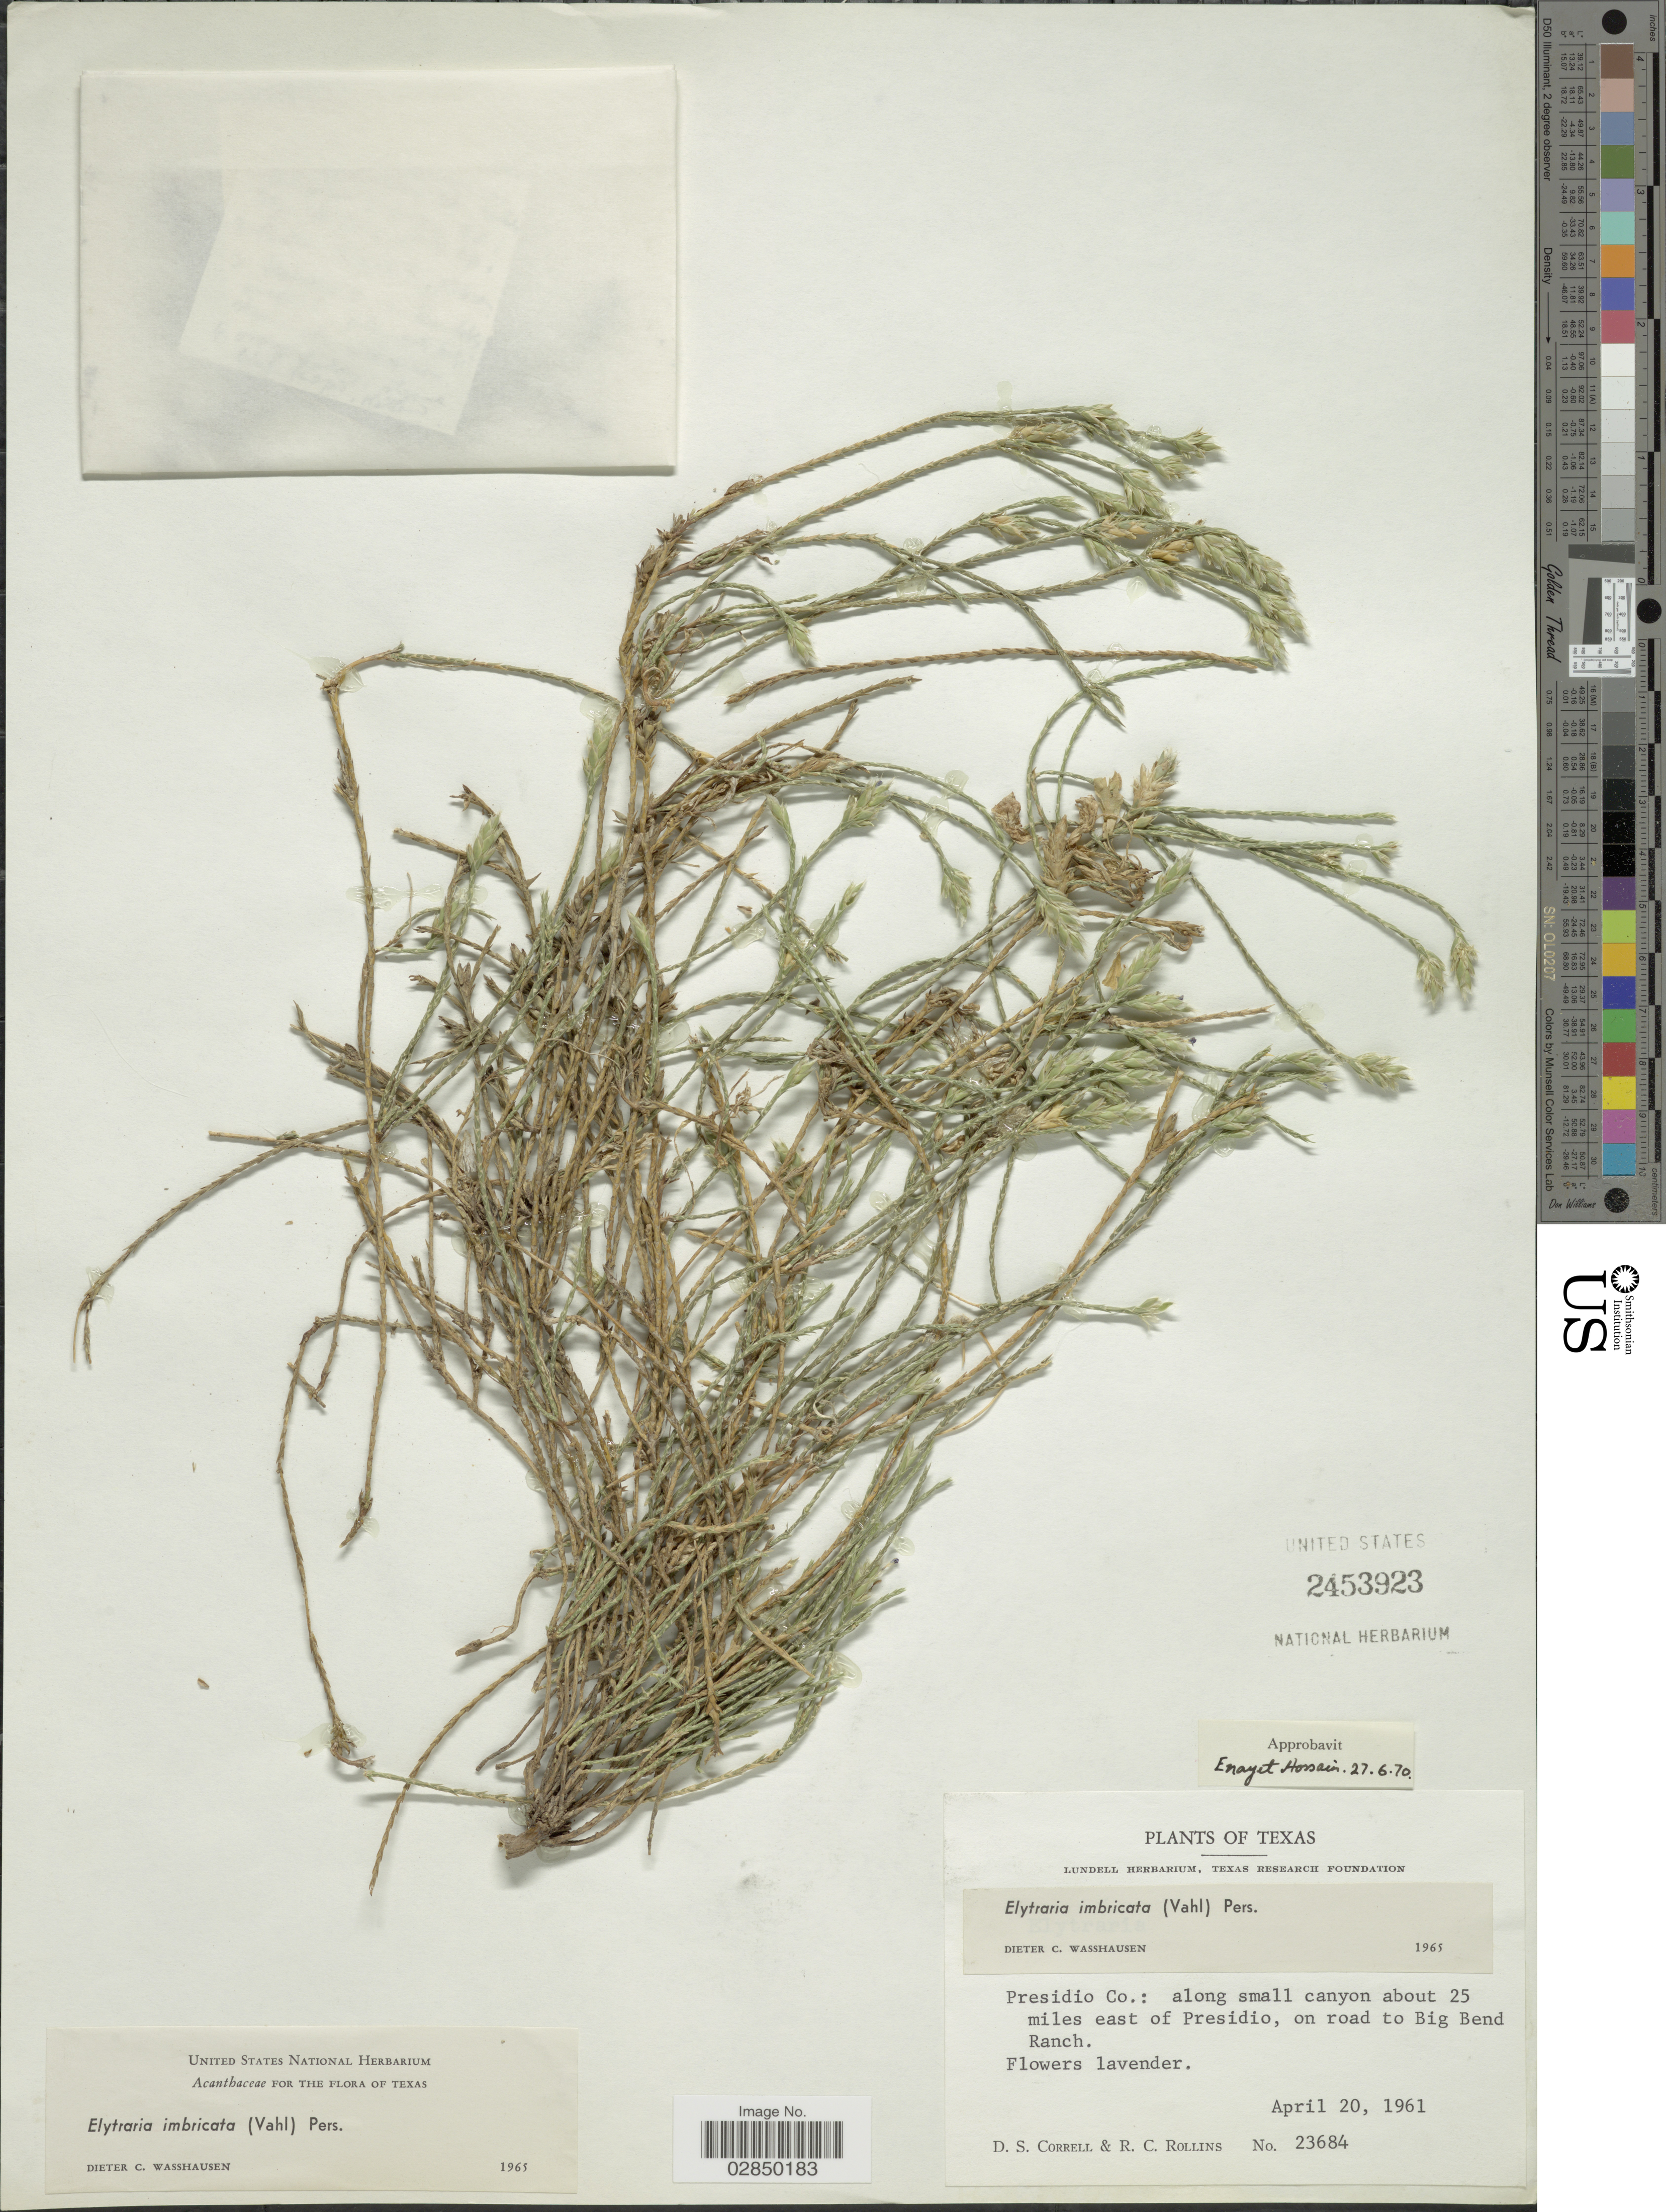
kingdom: Plantae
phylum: Tracheophyta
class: Magnoliopsida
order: Lamiales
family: Acanthaceae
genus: Elytraria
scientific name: Elytraria imbricata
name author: (Vahl) Pers.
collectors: D. S. Correll & R. C. Rollins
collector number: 23684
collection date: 1961-04-20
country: United States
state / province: Texas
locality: Presidio Co.: along small canyon about 25 miles east of Presidio, on road to Big Bend Ranch.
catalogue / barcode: US 2453923